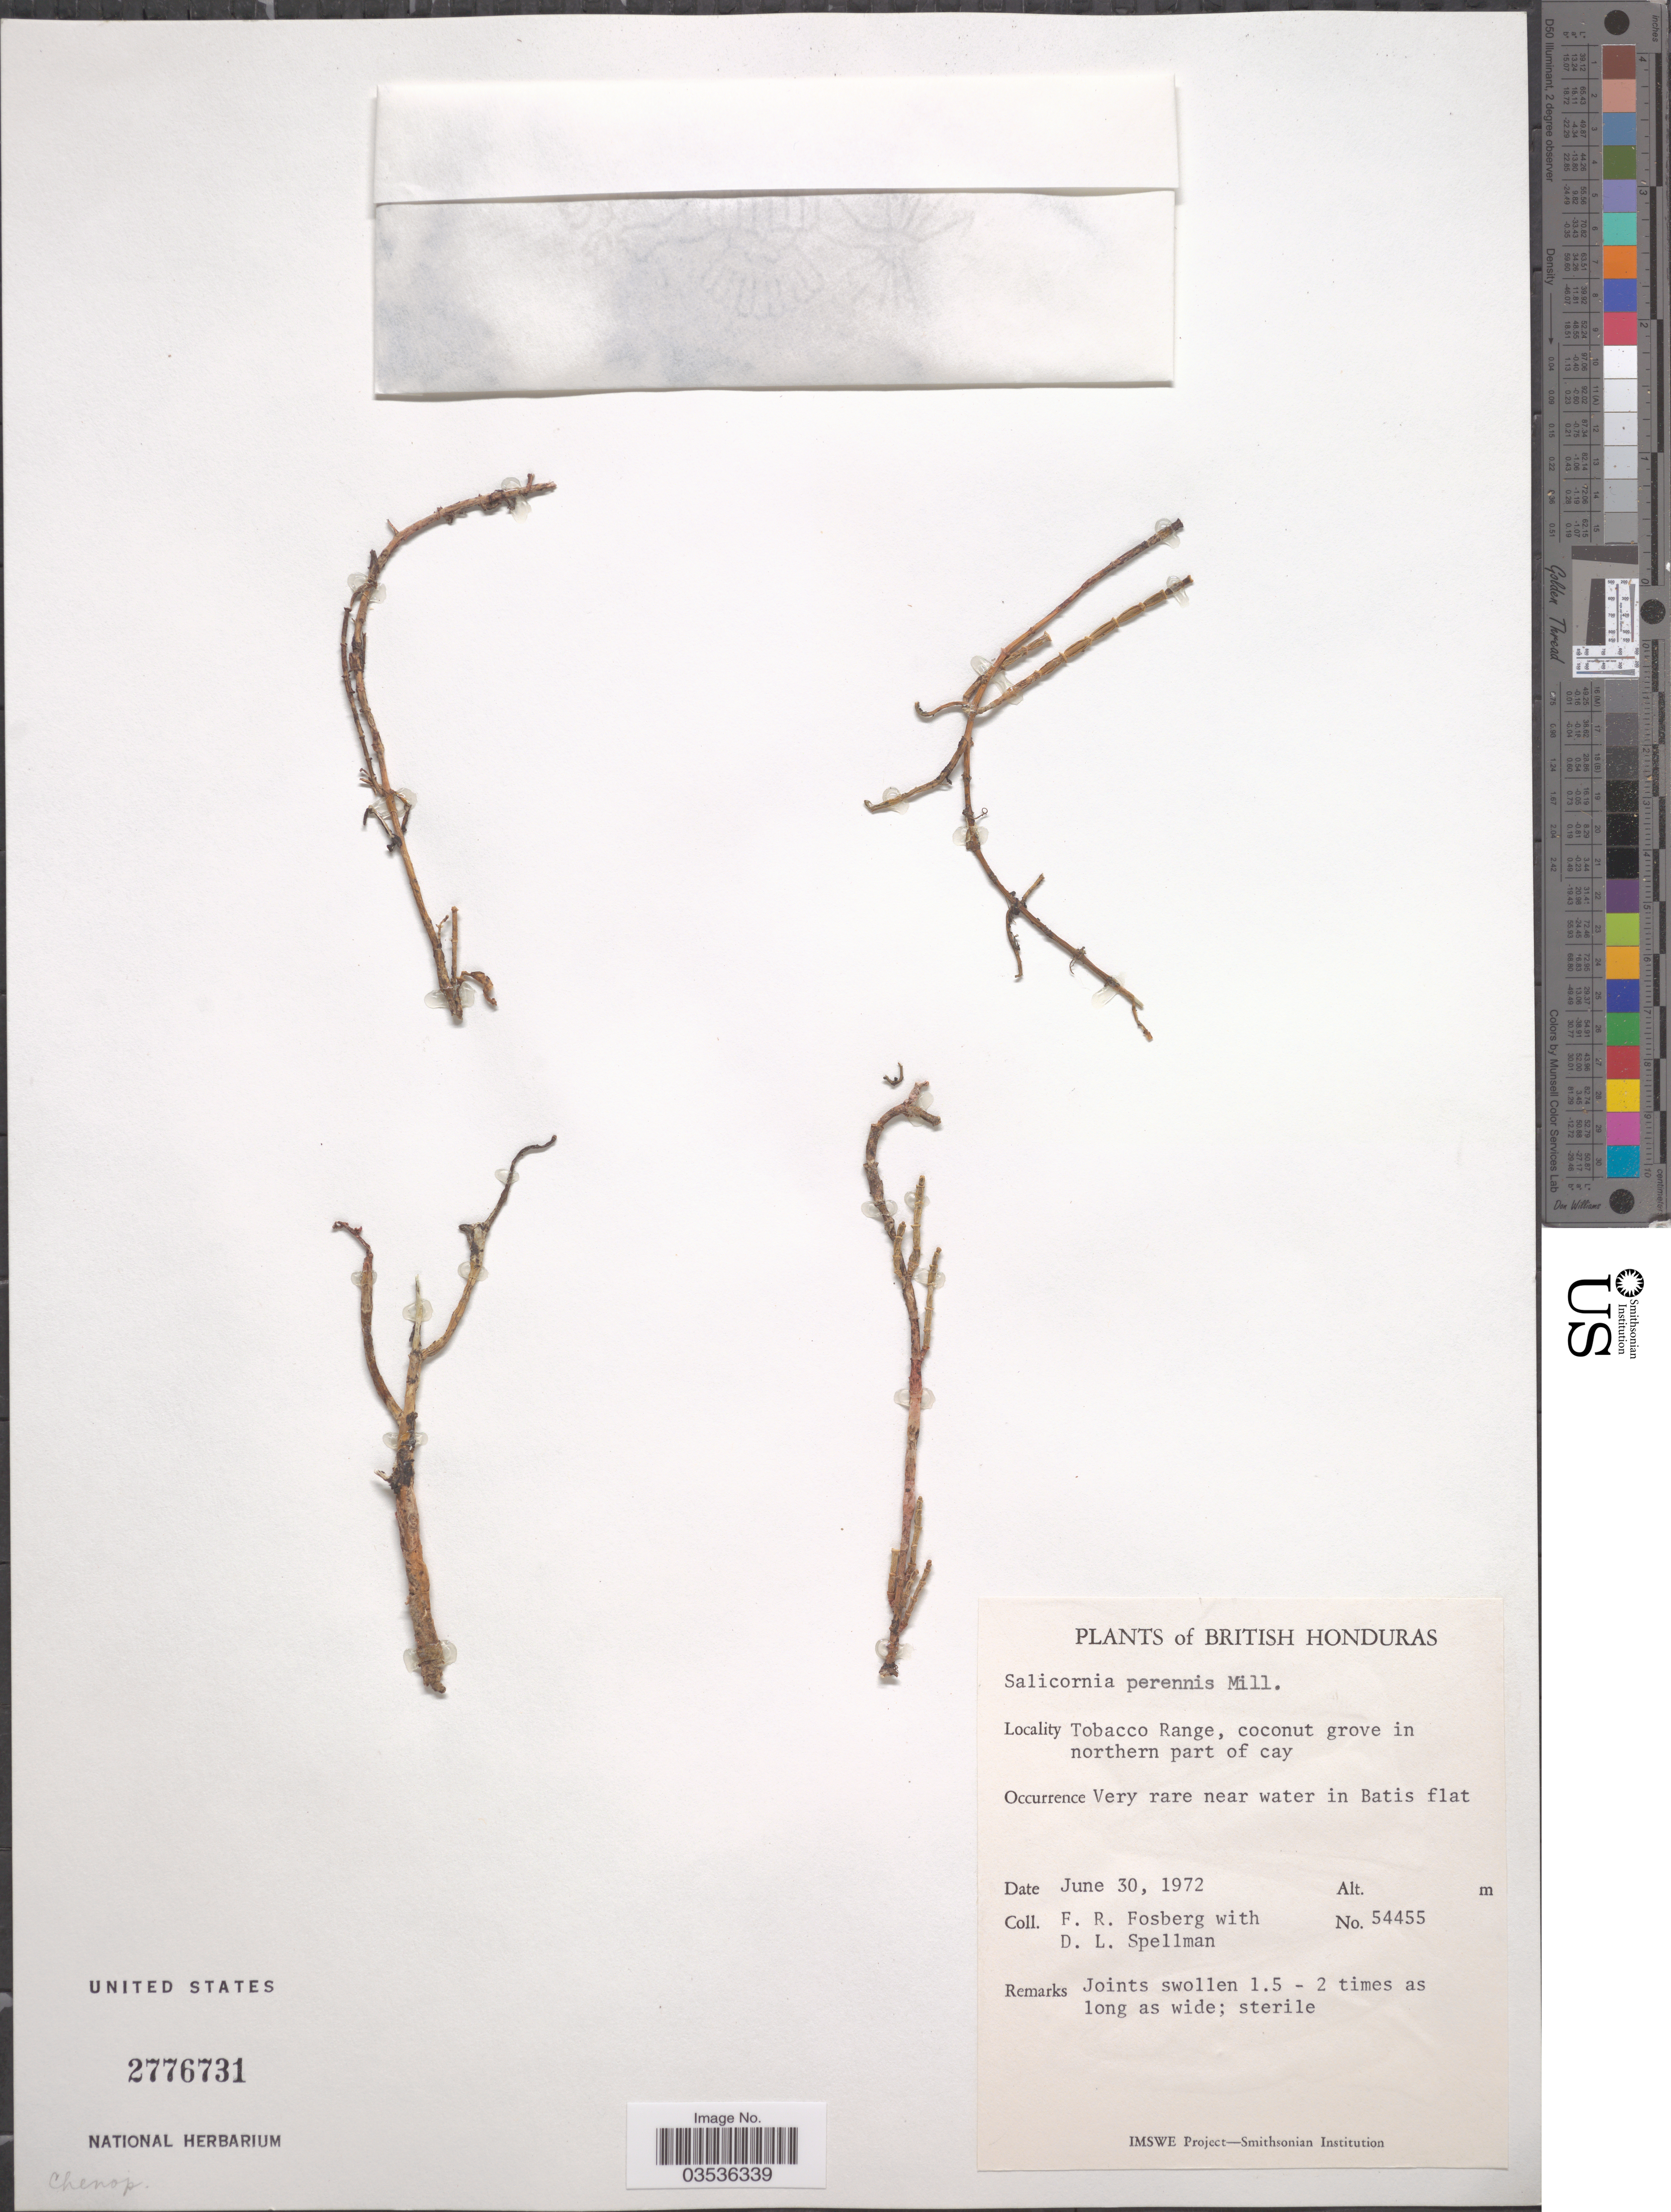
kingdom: Plantae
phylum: Tracheophyta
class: Magnoliopsida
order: Caryophyllales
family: Amaranthaceae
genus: Salicornia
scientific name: Salicornia perennis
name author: Mill.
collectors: F. R. Fosberg & D. L. Spellman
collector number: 54455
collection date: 1972-06-30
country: Belize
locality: British Honduras. Tobacco Range, coconut grove in northern part of cay. Near water in Batis flat.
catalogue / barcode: US 2776731